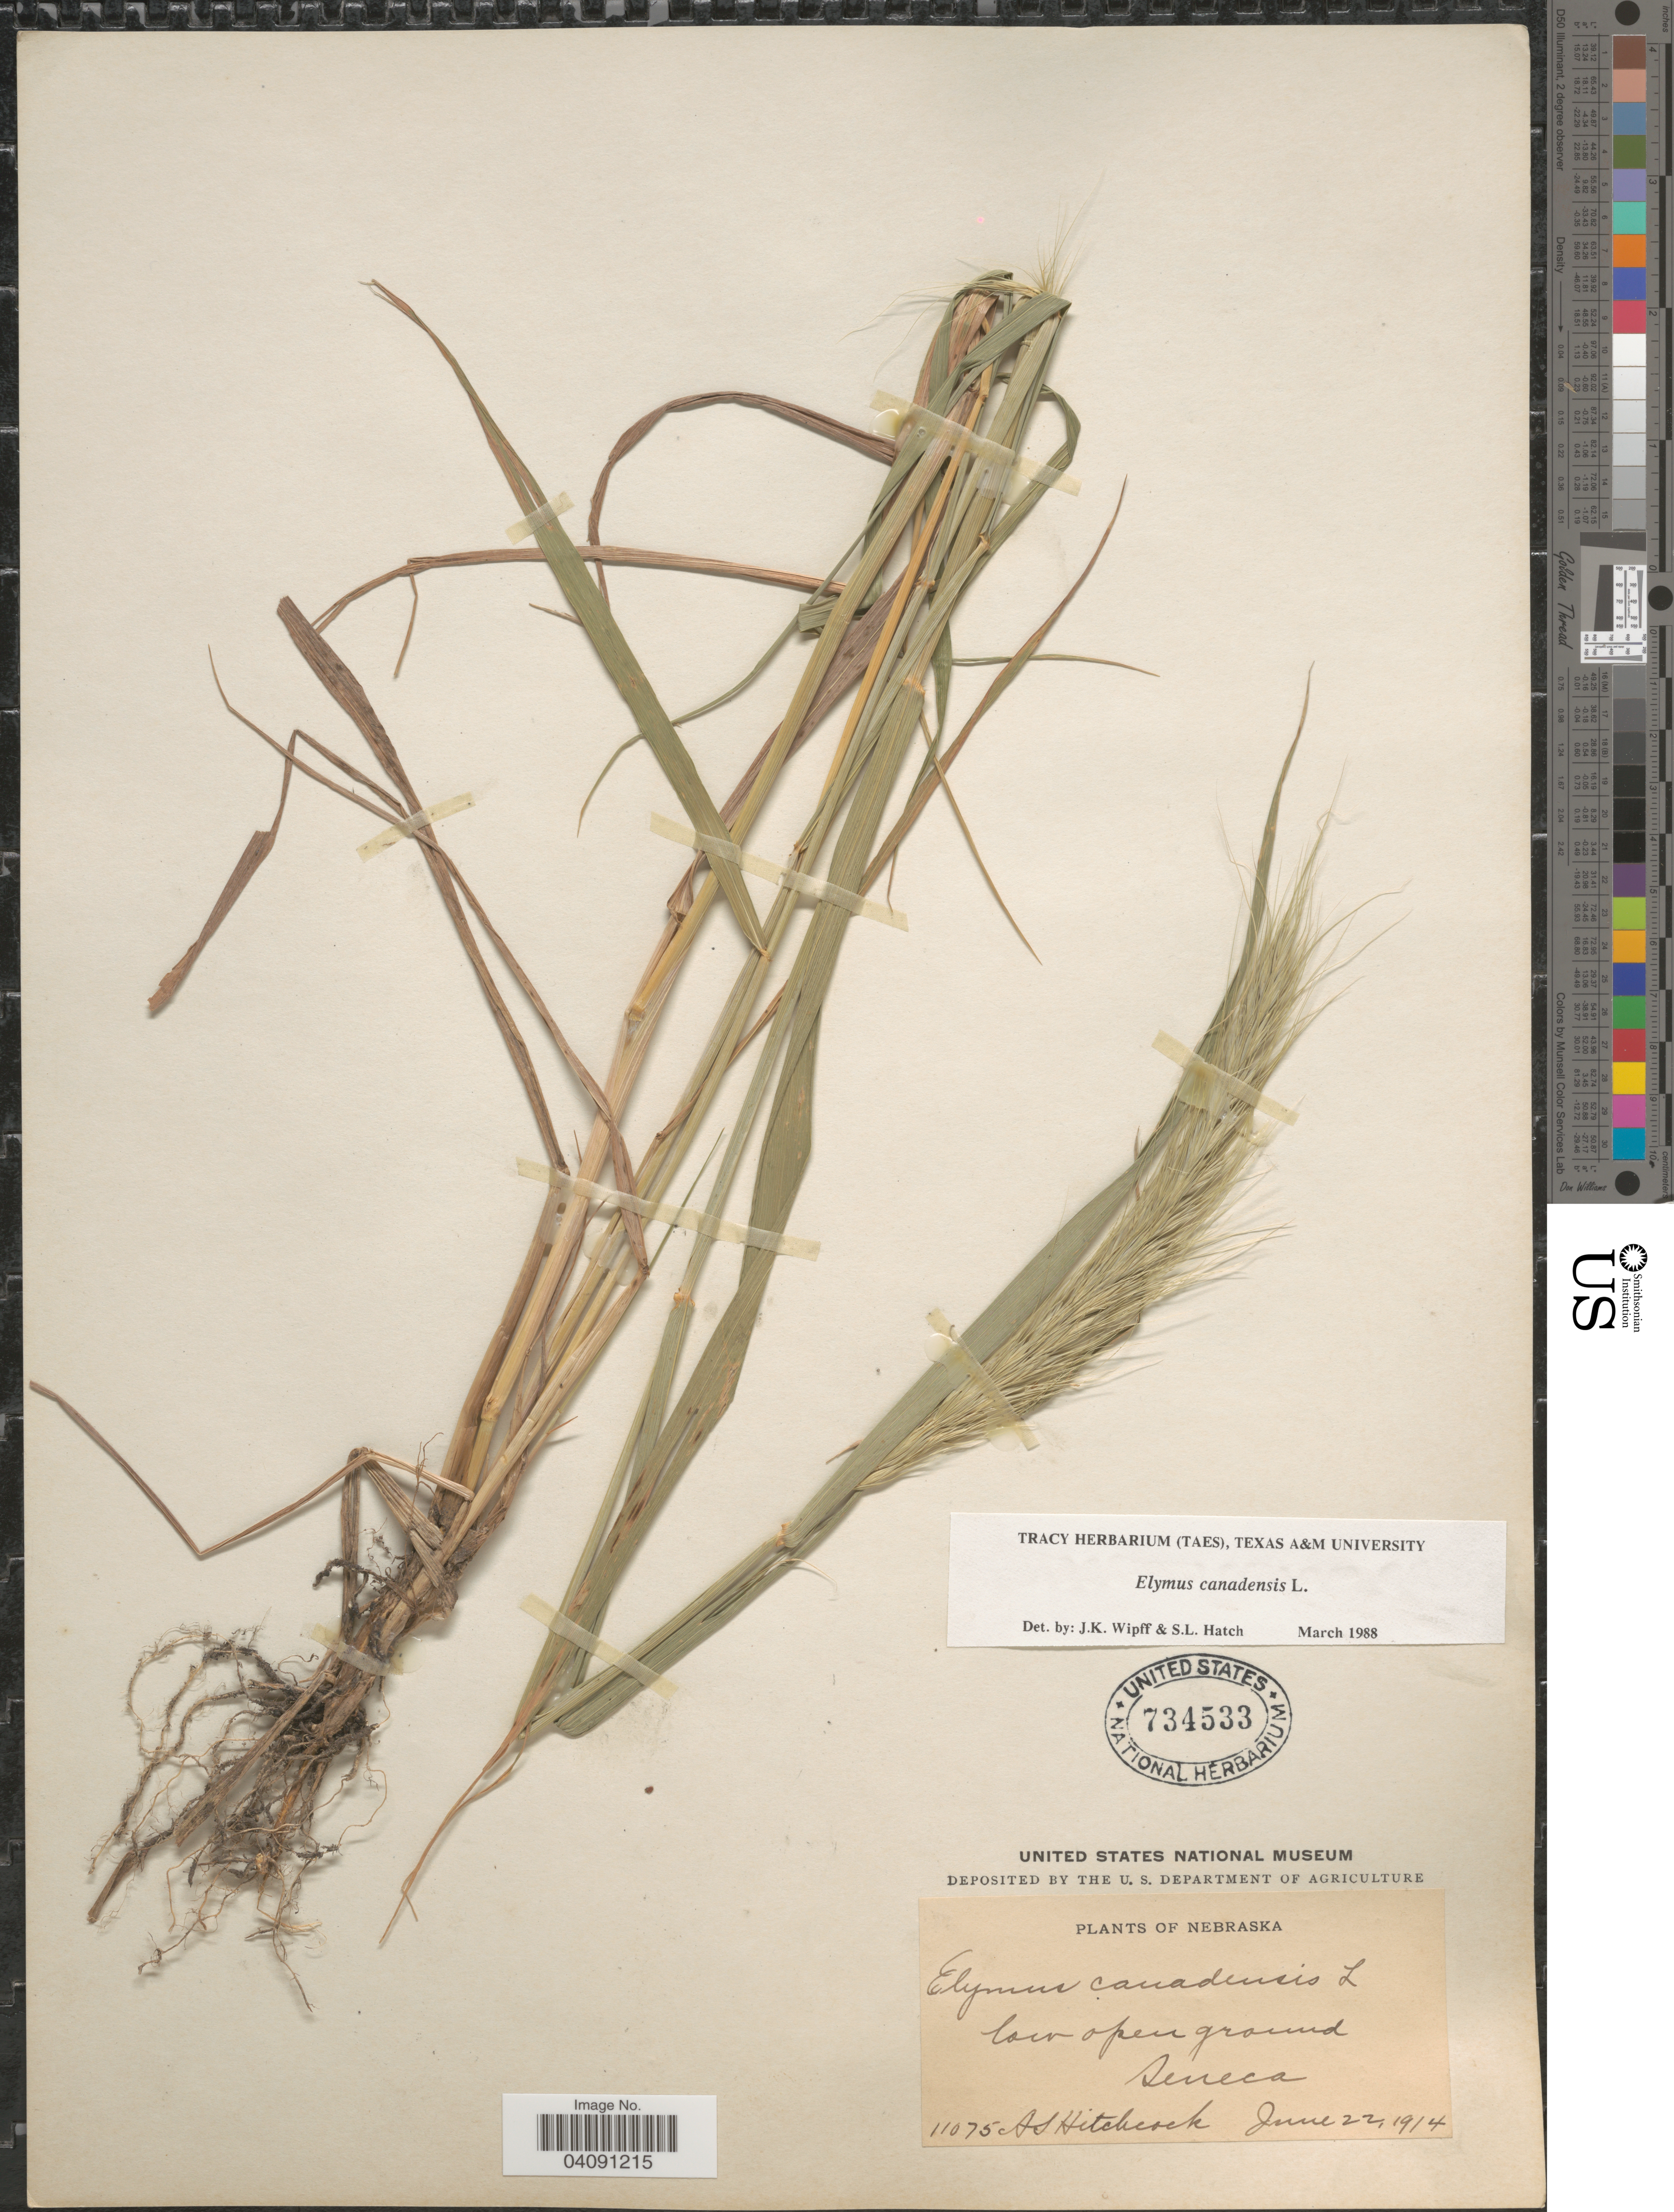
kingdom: Plantae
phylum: Tracheophyta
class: Liliopsida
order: Poales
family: Poaceae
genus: Elymus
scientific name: Elymus canadensis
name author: L.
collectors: A. S. Hitchcock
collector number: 11075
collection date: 1914-06-22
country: United States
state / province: Nebraska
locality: Seneca.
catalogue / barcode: US 734533